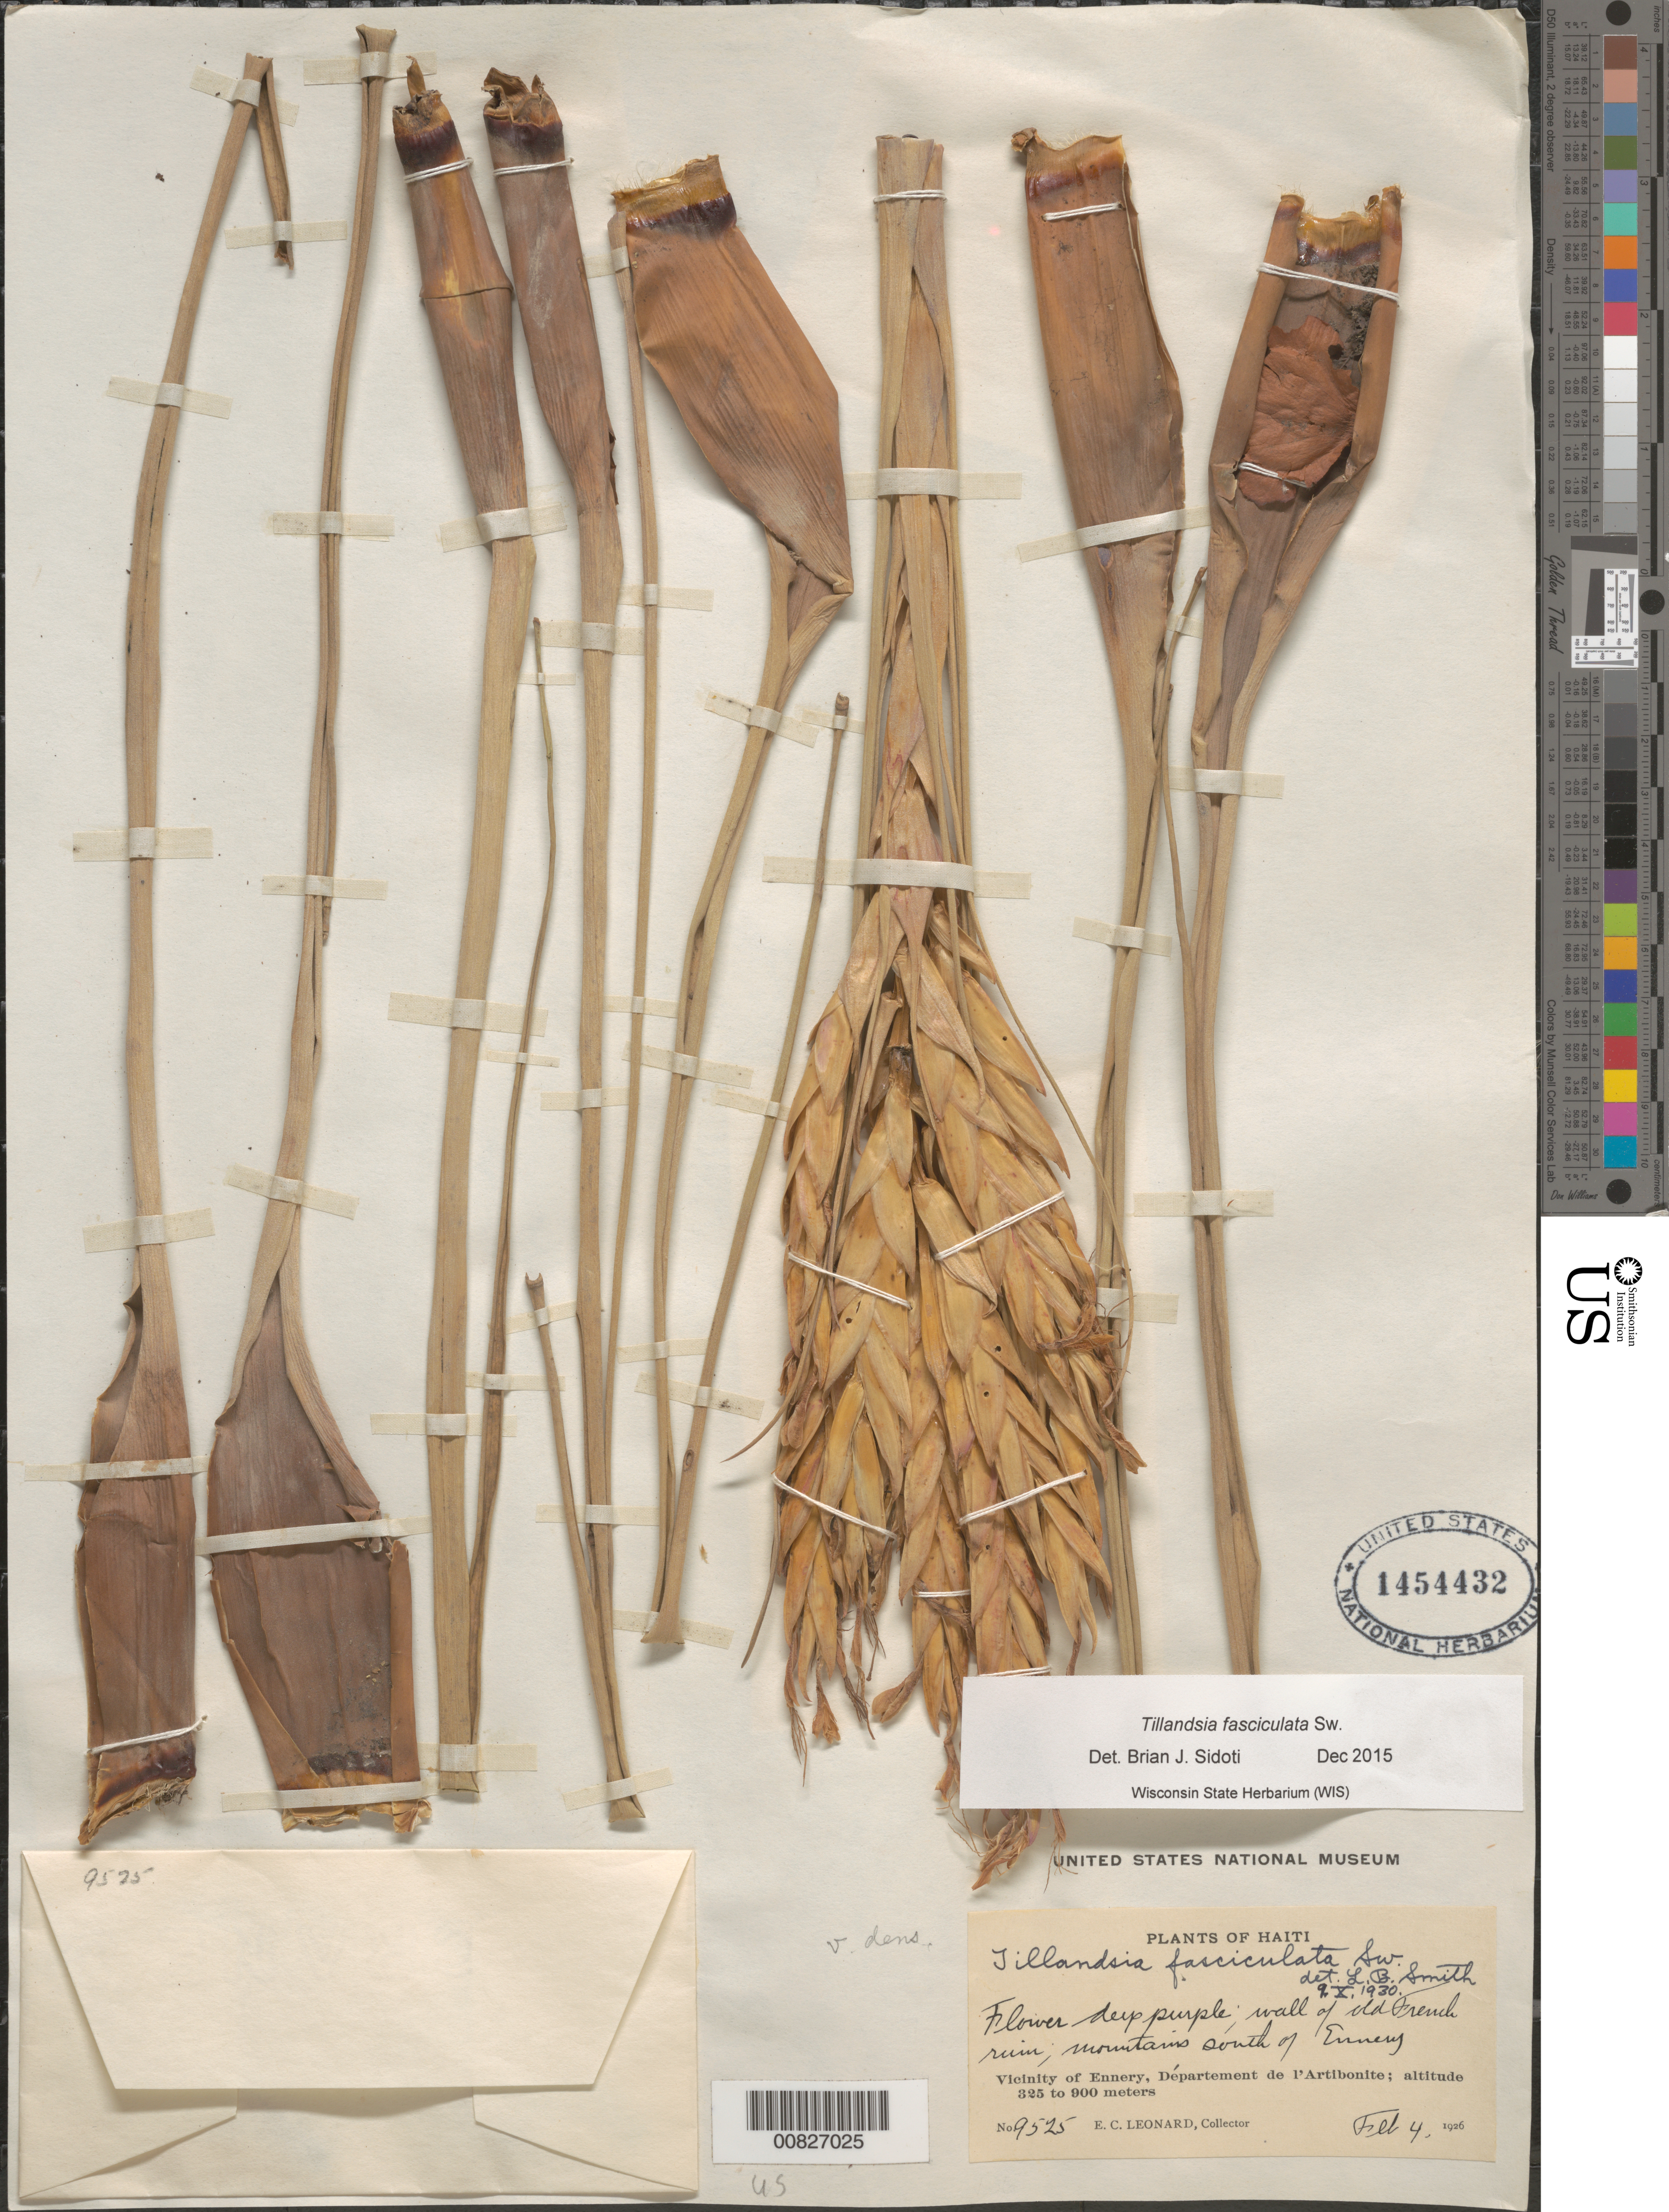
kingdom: Plantae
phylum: Tracheophyta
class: Liliopsida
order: Poales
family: Bromeliaceae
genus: Tillandsia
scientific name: Tillandsia fasciculata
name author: Sw.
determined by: Sidoti, B. J.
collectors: E. C. Leonard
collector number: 9525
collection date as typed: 04 Feb 1926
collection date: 1926-02-04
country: Haiti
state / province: Artibonite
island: Hispaniola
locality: Vicinity of Ennery, Wall of old French ruin; mountains south of Ennery.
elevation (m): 325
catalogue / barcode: US 1454432